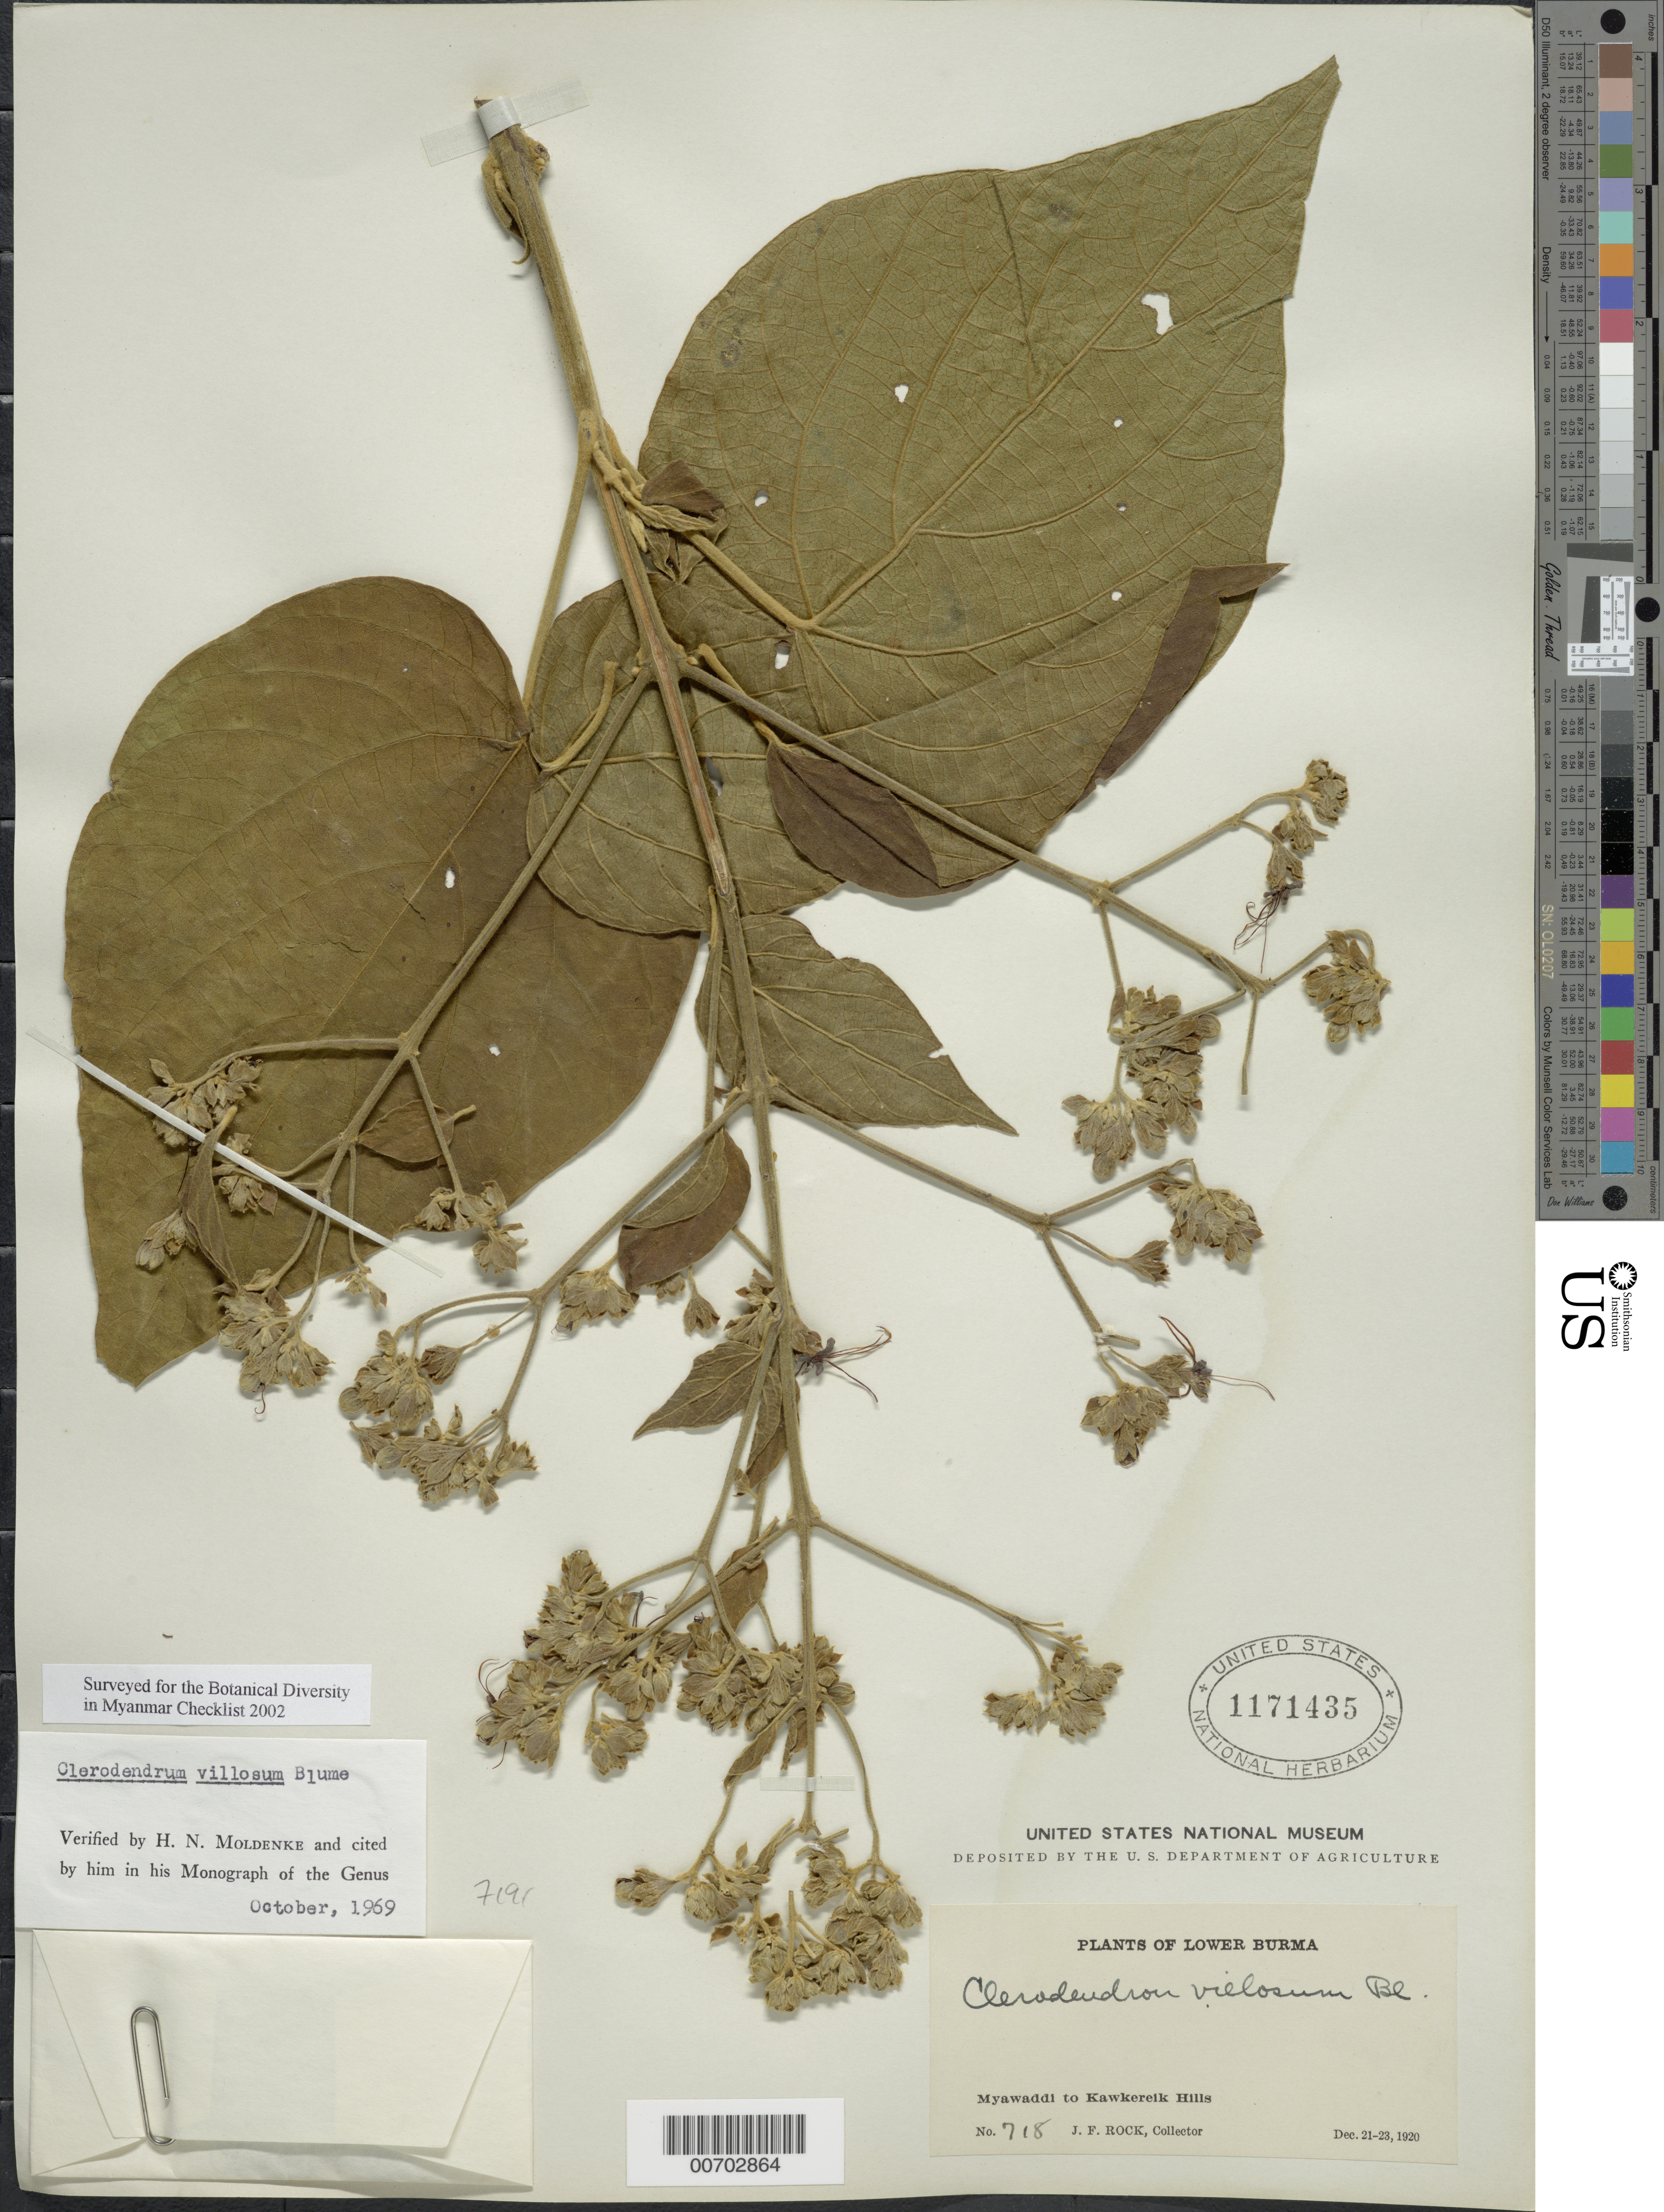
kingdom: Plantae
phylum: Tracheophyta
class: Magnoliopsida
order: Lamiales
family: Lamiaceae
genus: Clerodendrum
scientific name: Clerodendrum villosum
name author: Blume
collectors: J. F. Rock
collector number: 718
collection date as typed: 21 Dec 1920 to 23 Dec 1920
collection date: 1920-12-21/1920-12-23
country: Myanmar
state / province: Kawthule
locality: Myawaddi to Kawkereik Hills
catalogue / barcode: US 1171435